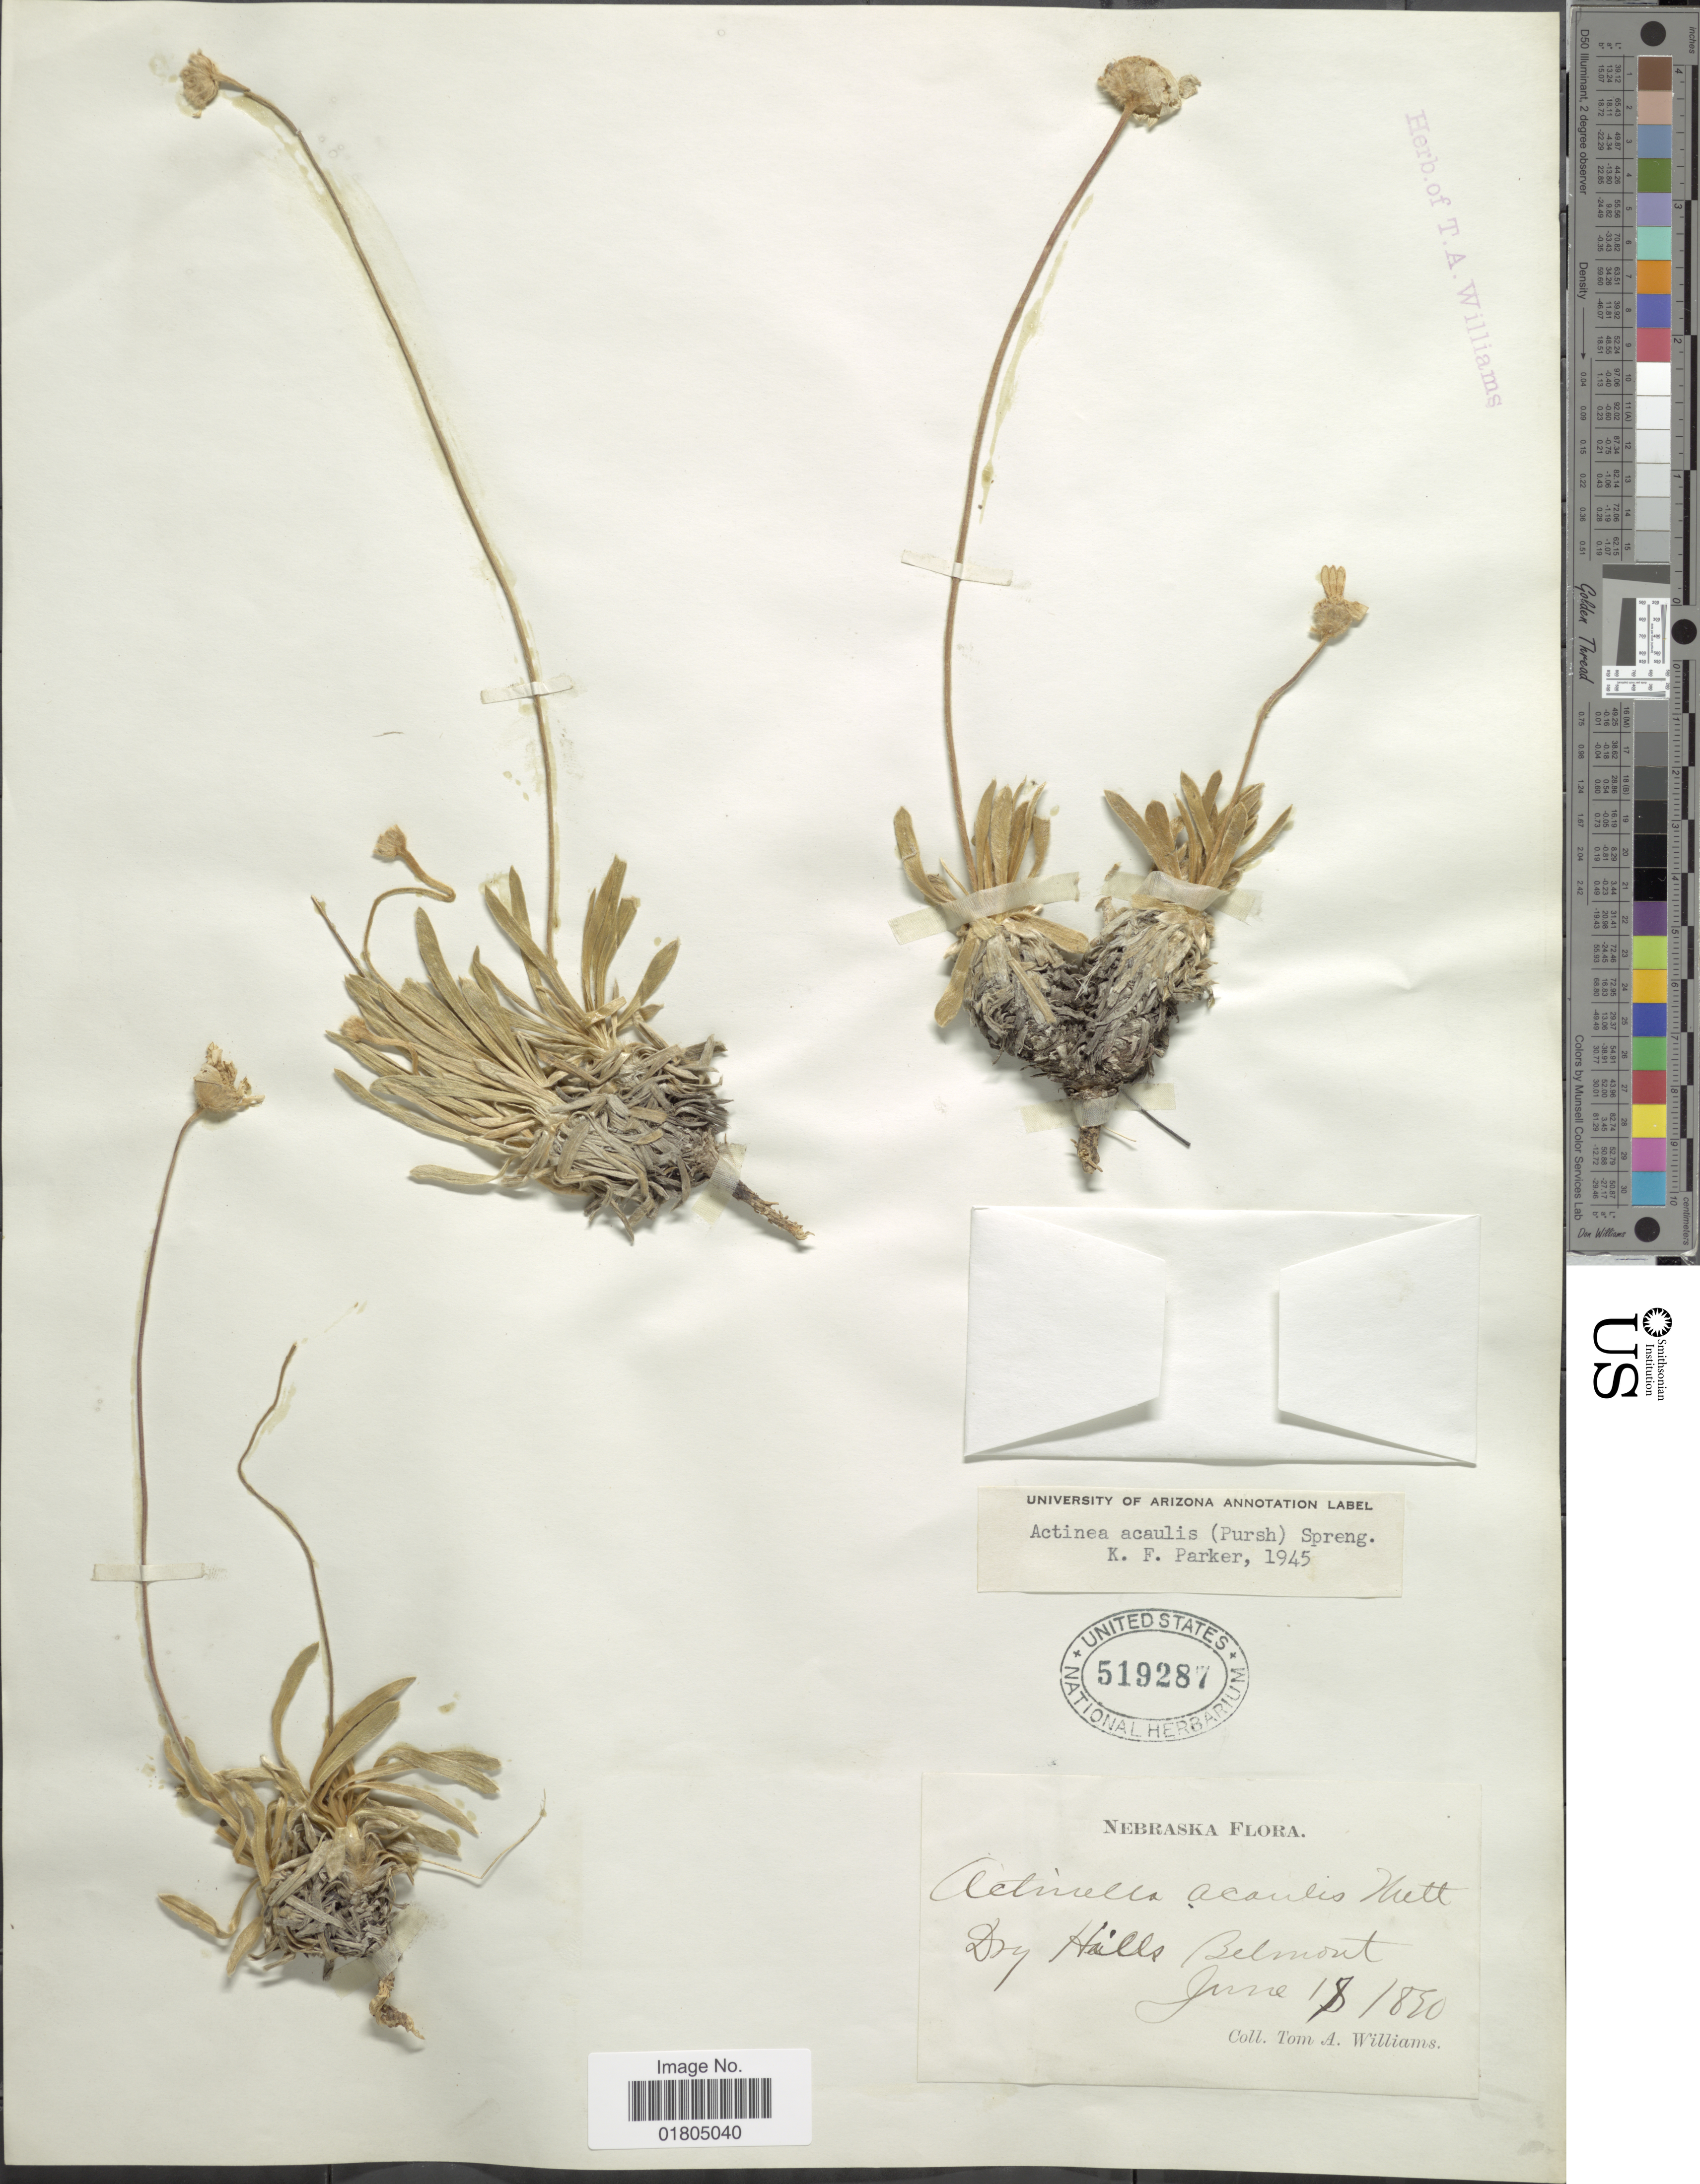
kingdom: Plantae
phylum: Tracheophyta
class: Magnoliopsida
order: Asterales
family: Asteraceae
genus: Actinea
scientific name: Actinea acaulis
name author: (Pursh) Spreng.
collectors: T. A. Williams (herbarium)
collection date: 1890-06-18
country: United States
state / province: Nebraska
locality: Dry hills Belmont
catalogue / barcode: US 519287